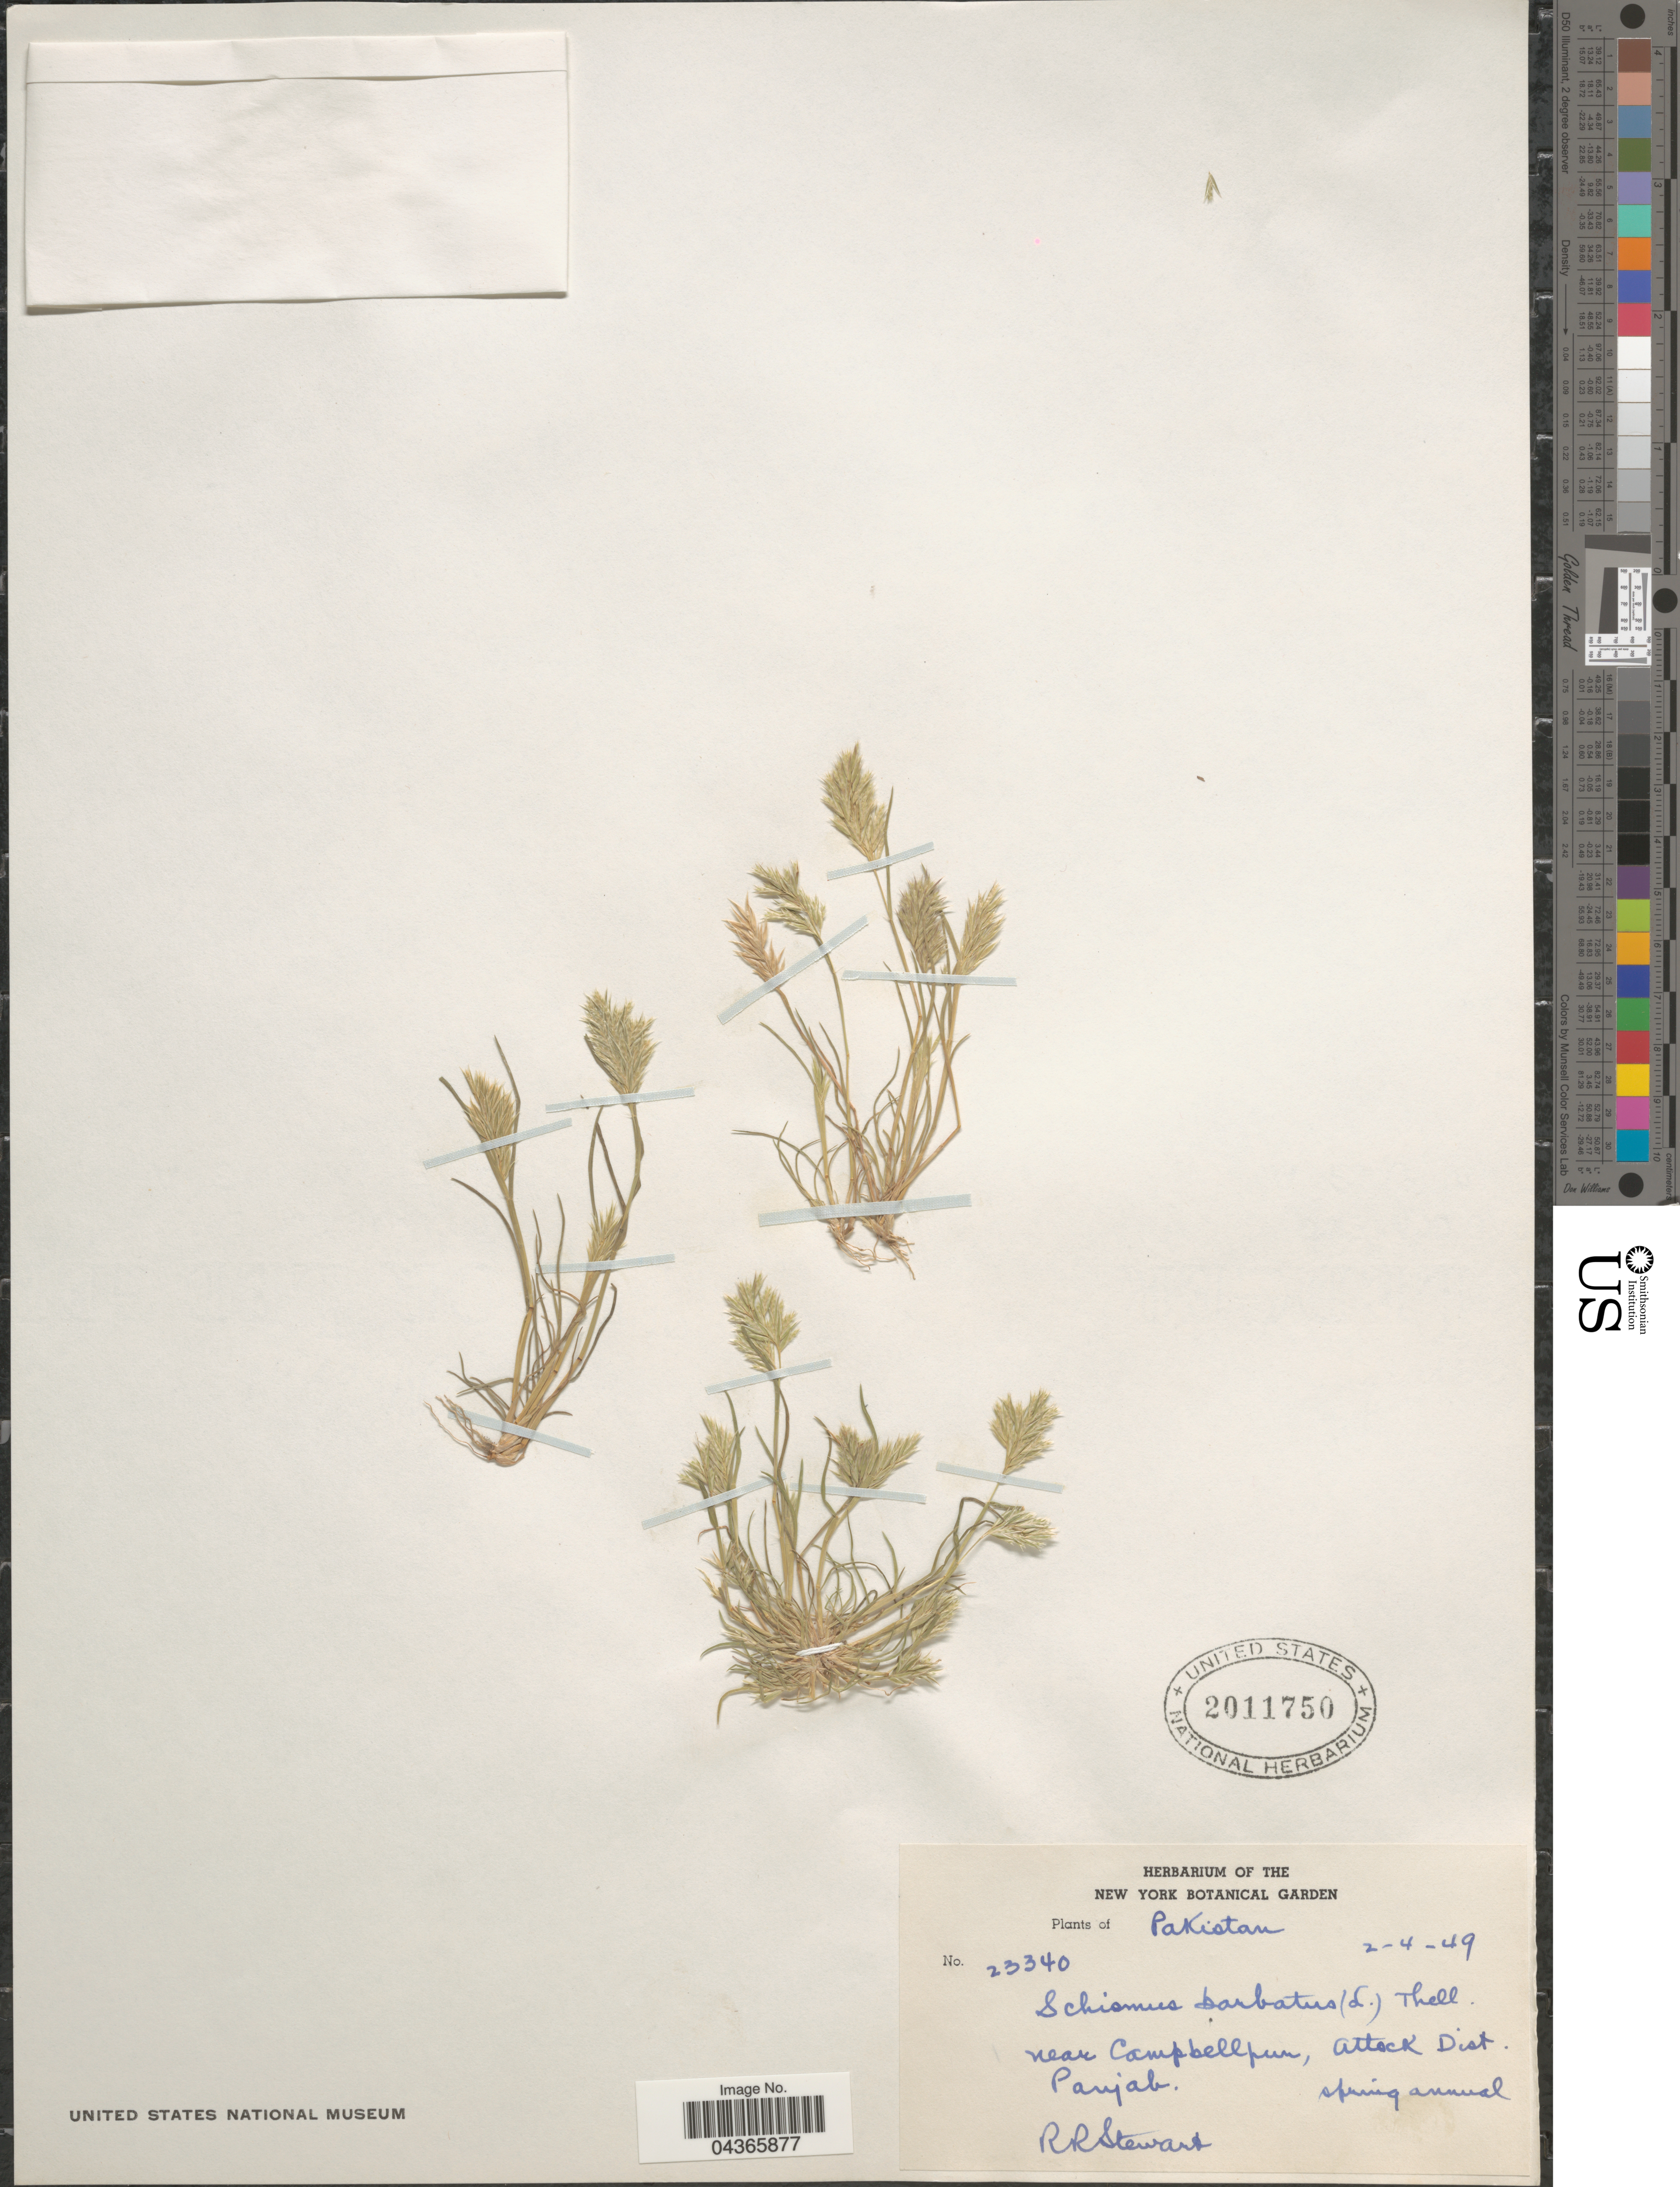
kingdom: Plantae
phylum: Tracheophyta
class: Liliopsida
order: Poales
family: Poaceae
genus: Schismus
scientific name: Schismus barbatus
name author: (L.) Thell.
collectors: R. Stewart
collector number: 23340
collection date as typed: Transcribed d/m/y: 2/4/49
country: Pakistan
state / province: Punjab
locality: Near Campbellpur, Attock Dist.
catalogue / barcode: US 2011750